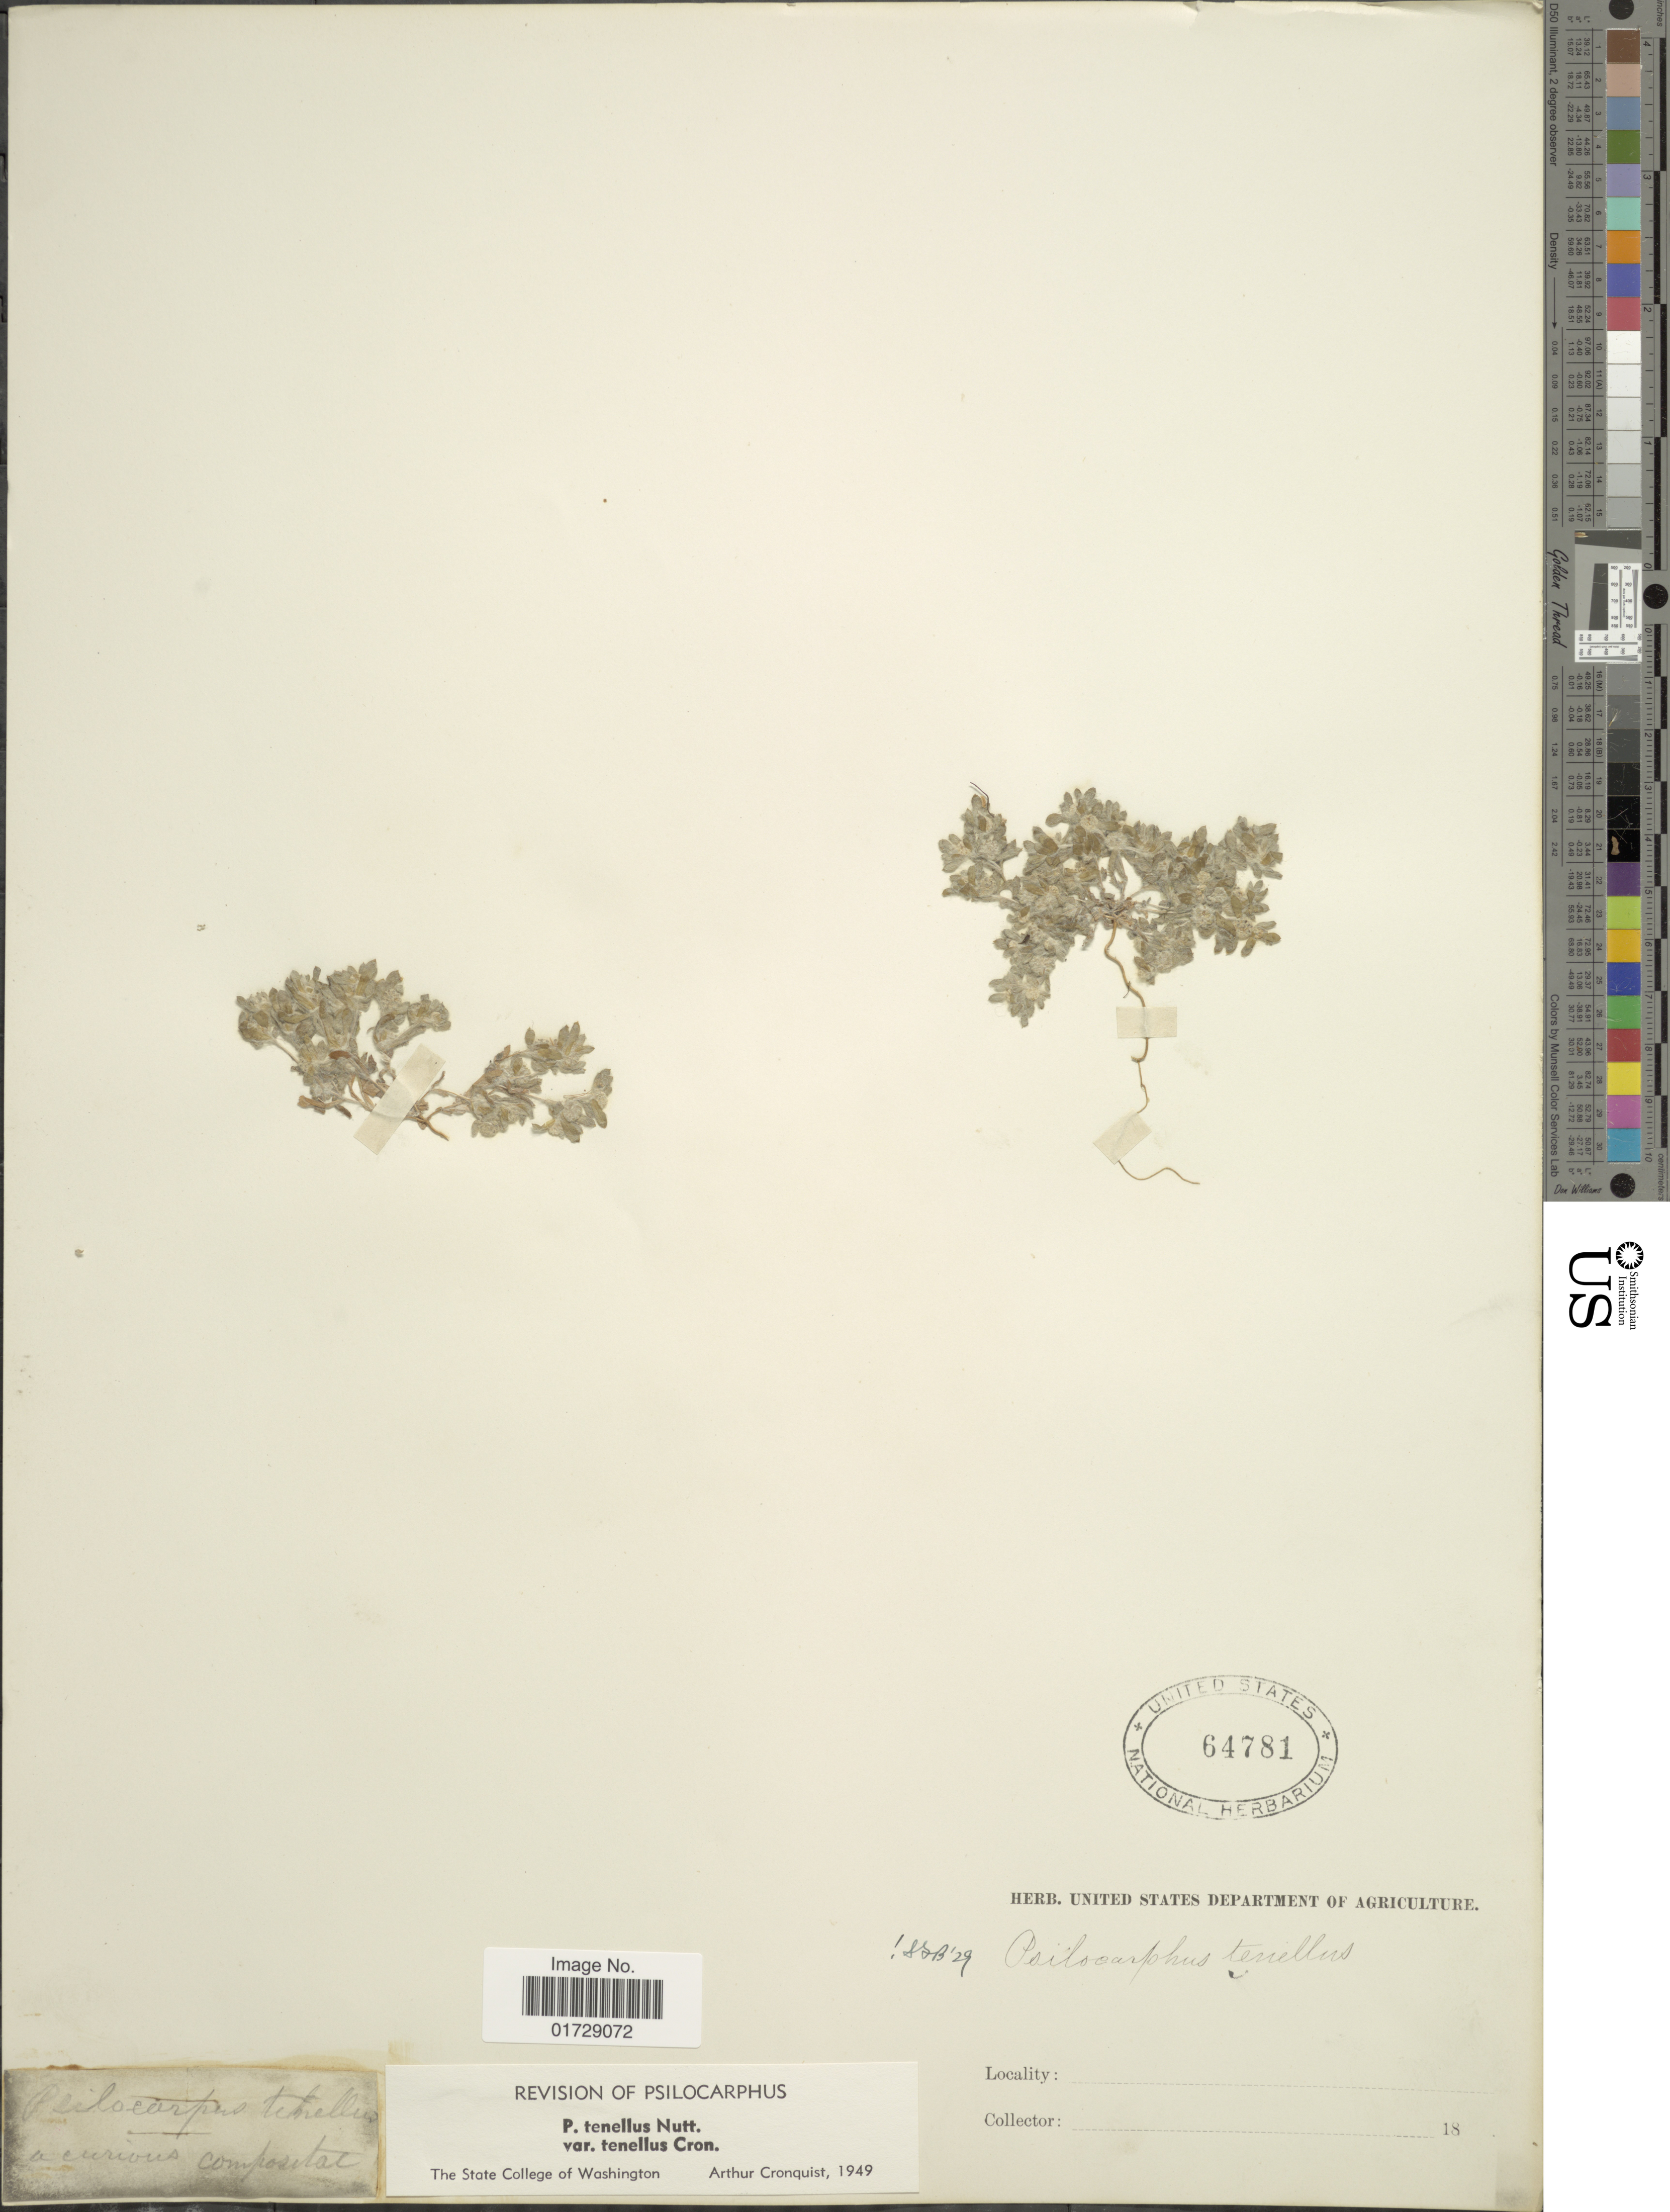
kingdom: Plantae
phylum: Tracheophyta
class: Magnoliopsida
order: Asterales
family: Asteraceae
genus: Psilocarphus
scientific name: Psilocarphus tenellus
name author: Nutt.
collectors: United States Department of Agriculture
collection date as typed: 18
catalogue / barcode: US 64781